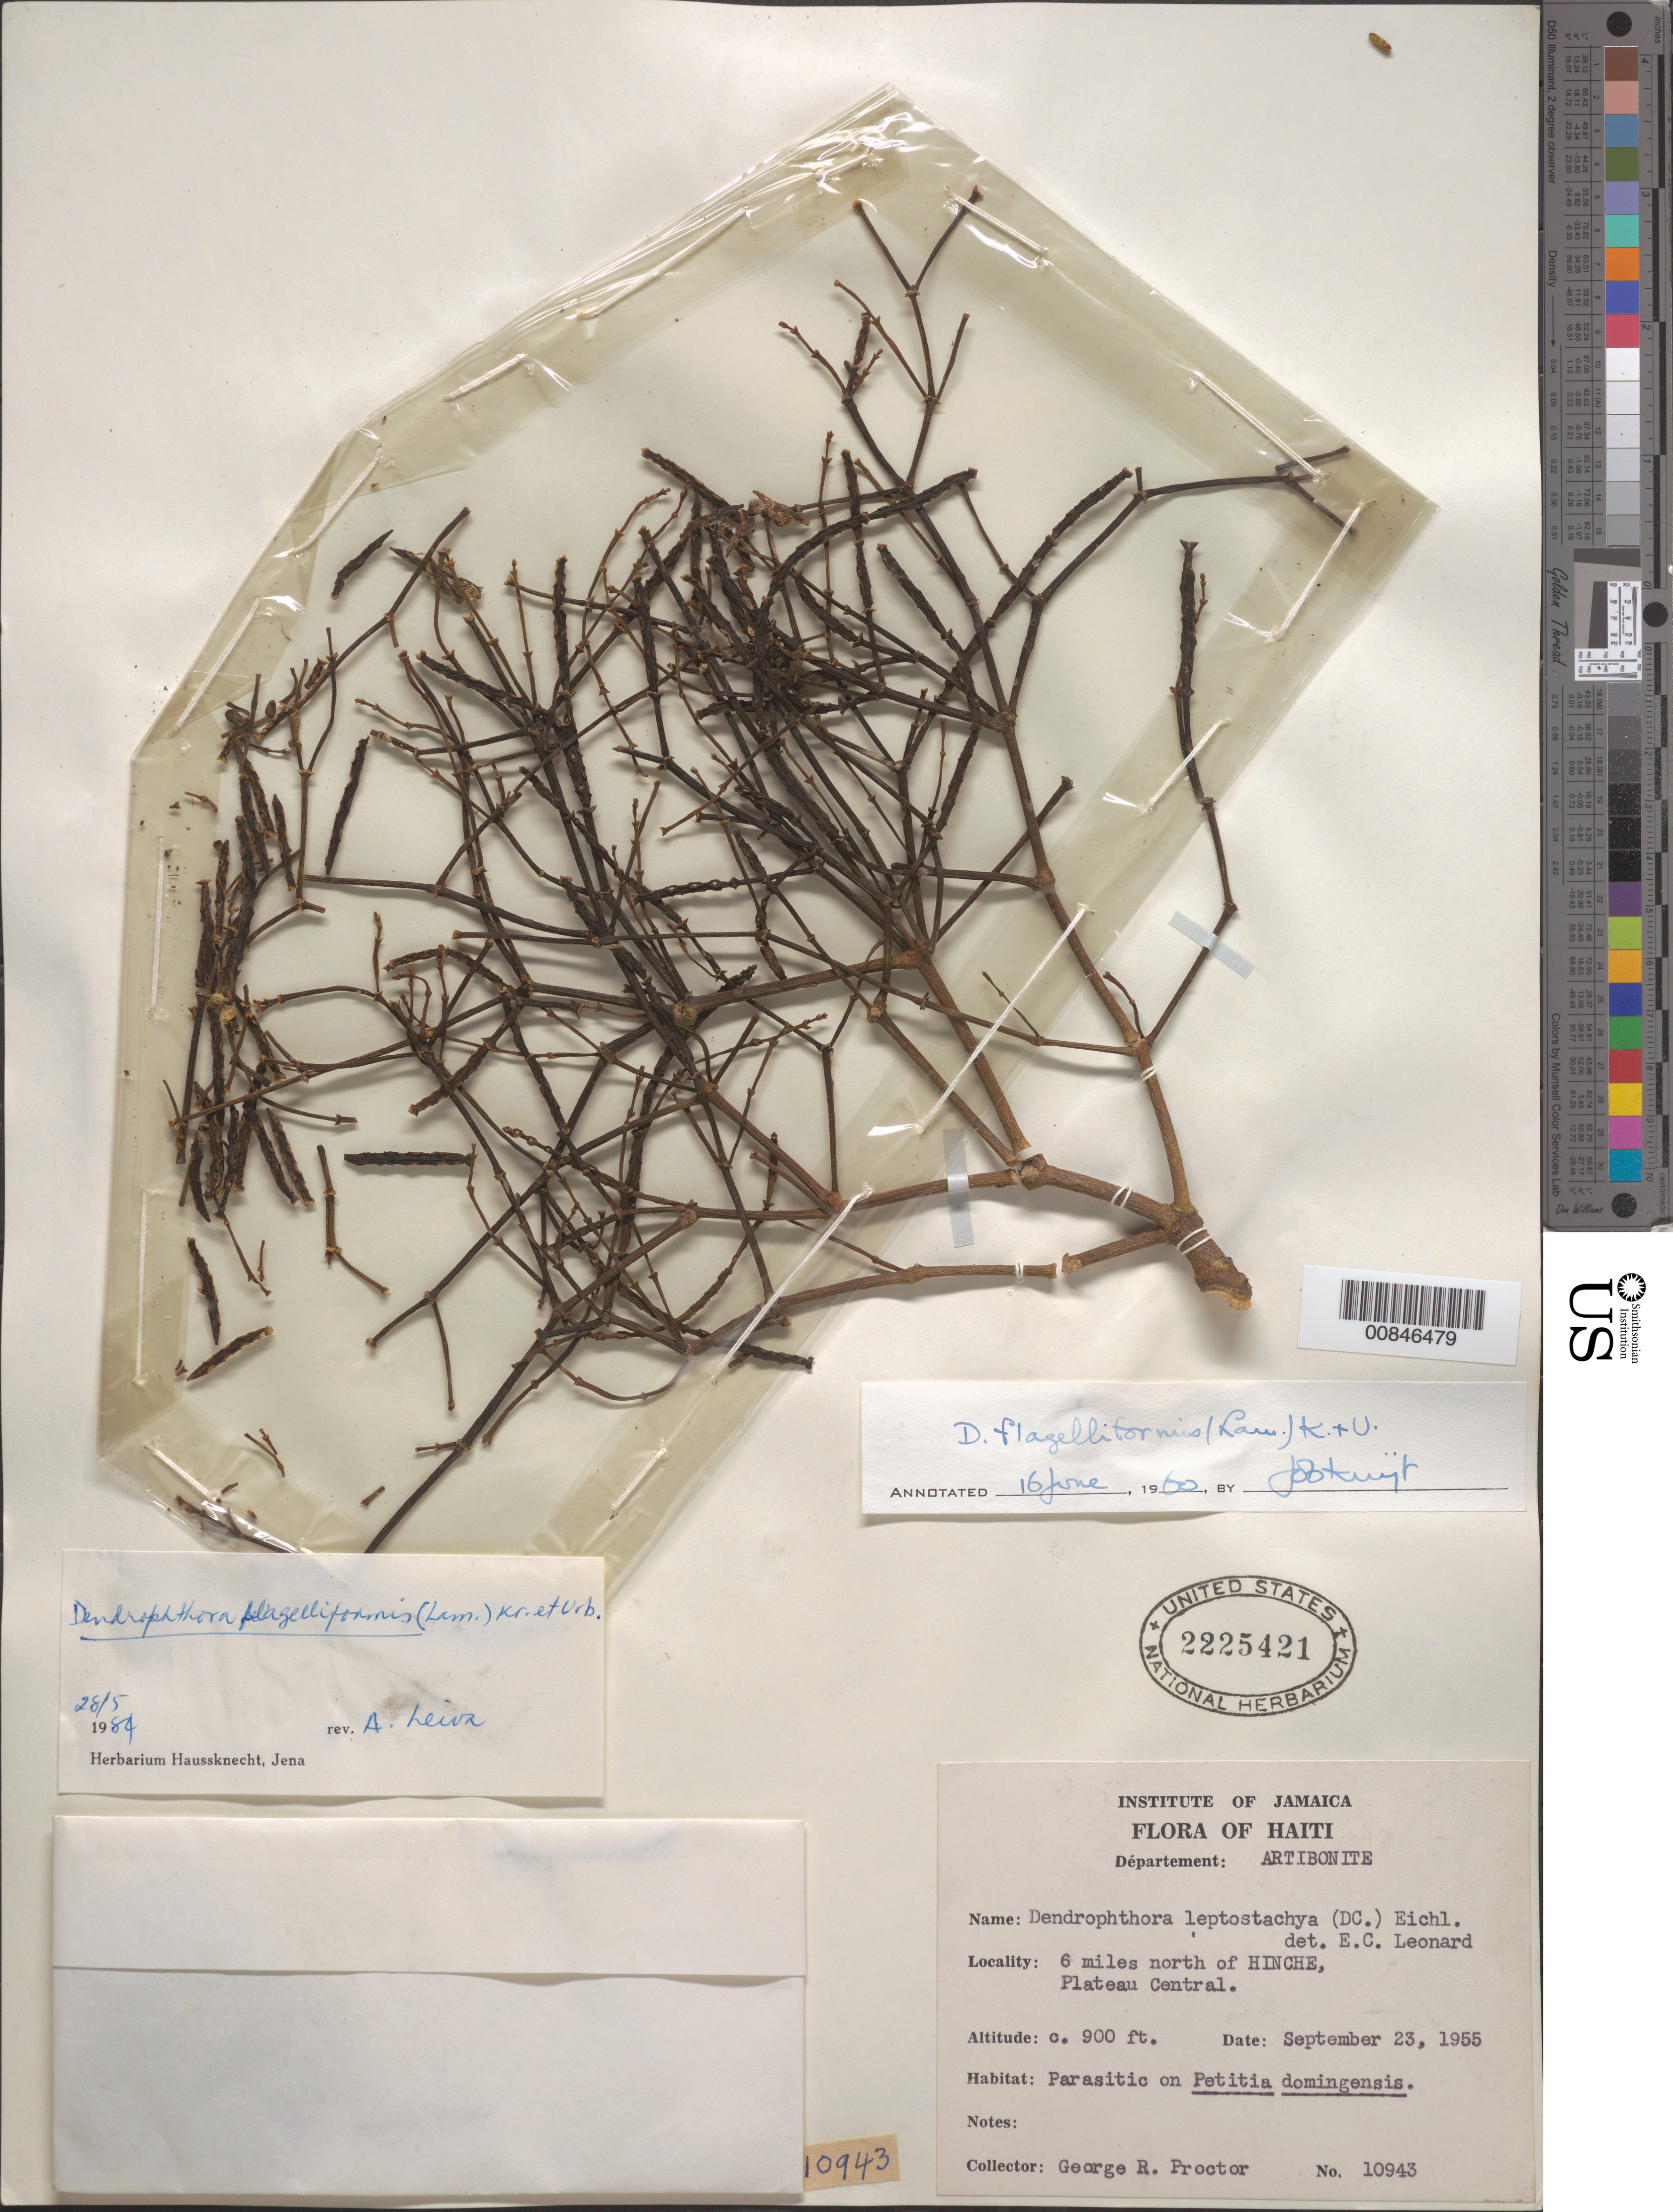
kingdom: Plantae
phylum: Tracheophyta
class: Magnoliopsida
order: Santalales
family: Viscaceae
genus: Dendrophthora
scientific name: Dendrophthora flagelliformis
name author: (Lam.) Krug & Urb.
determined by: Leiva, A.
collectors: G. R. Proctor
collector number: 10943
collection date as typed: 23 Sep 1955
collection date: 1955-09-23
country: Haiti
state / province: Artibonite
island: Hispaniola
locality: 6 miles north of Hinche, Plateau Central.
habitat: On Petitia domingensis.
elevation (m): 274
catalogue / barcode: US 2225421